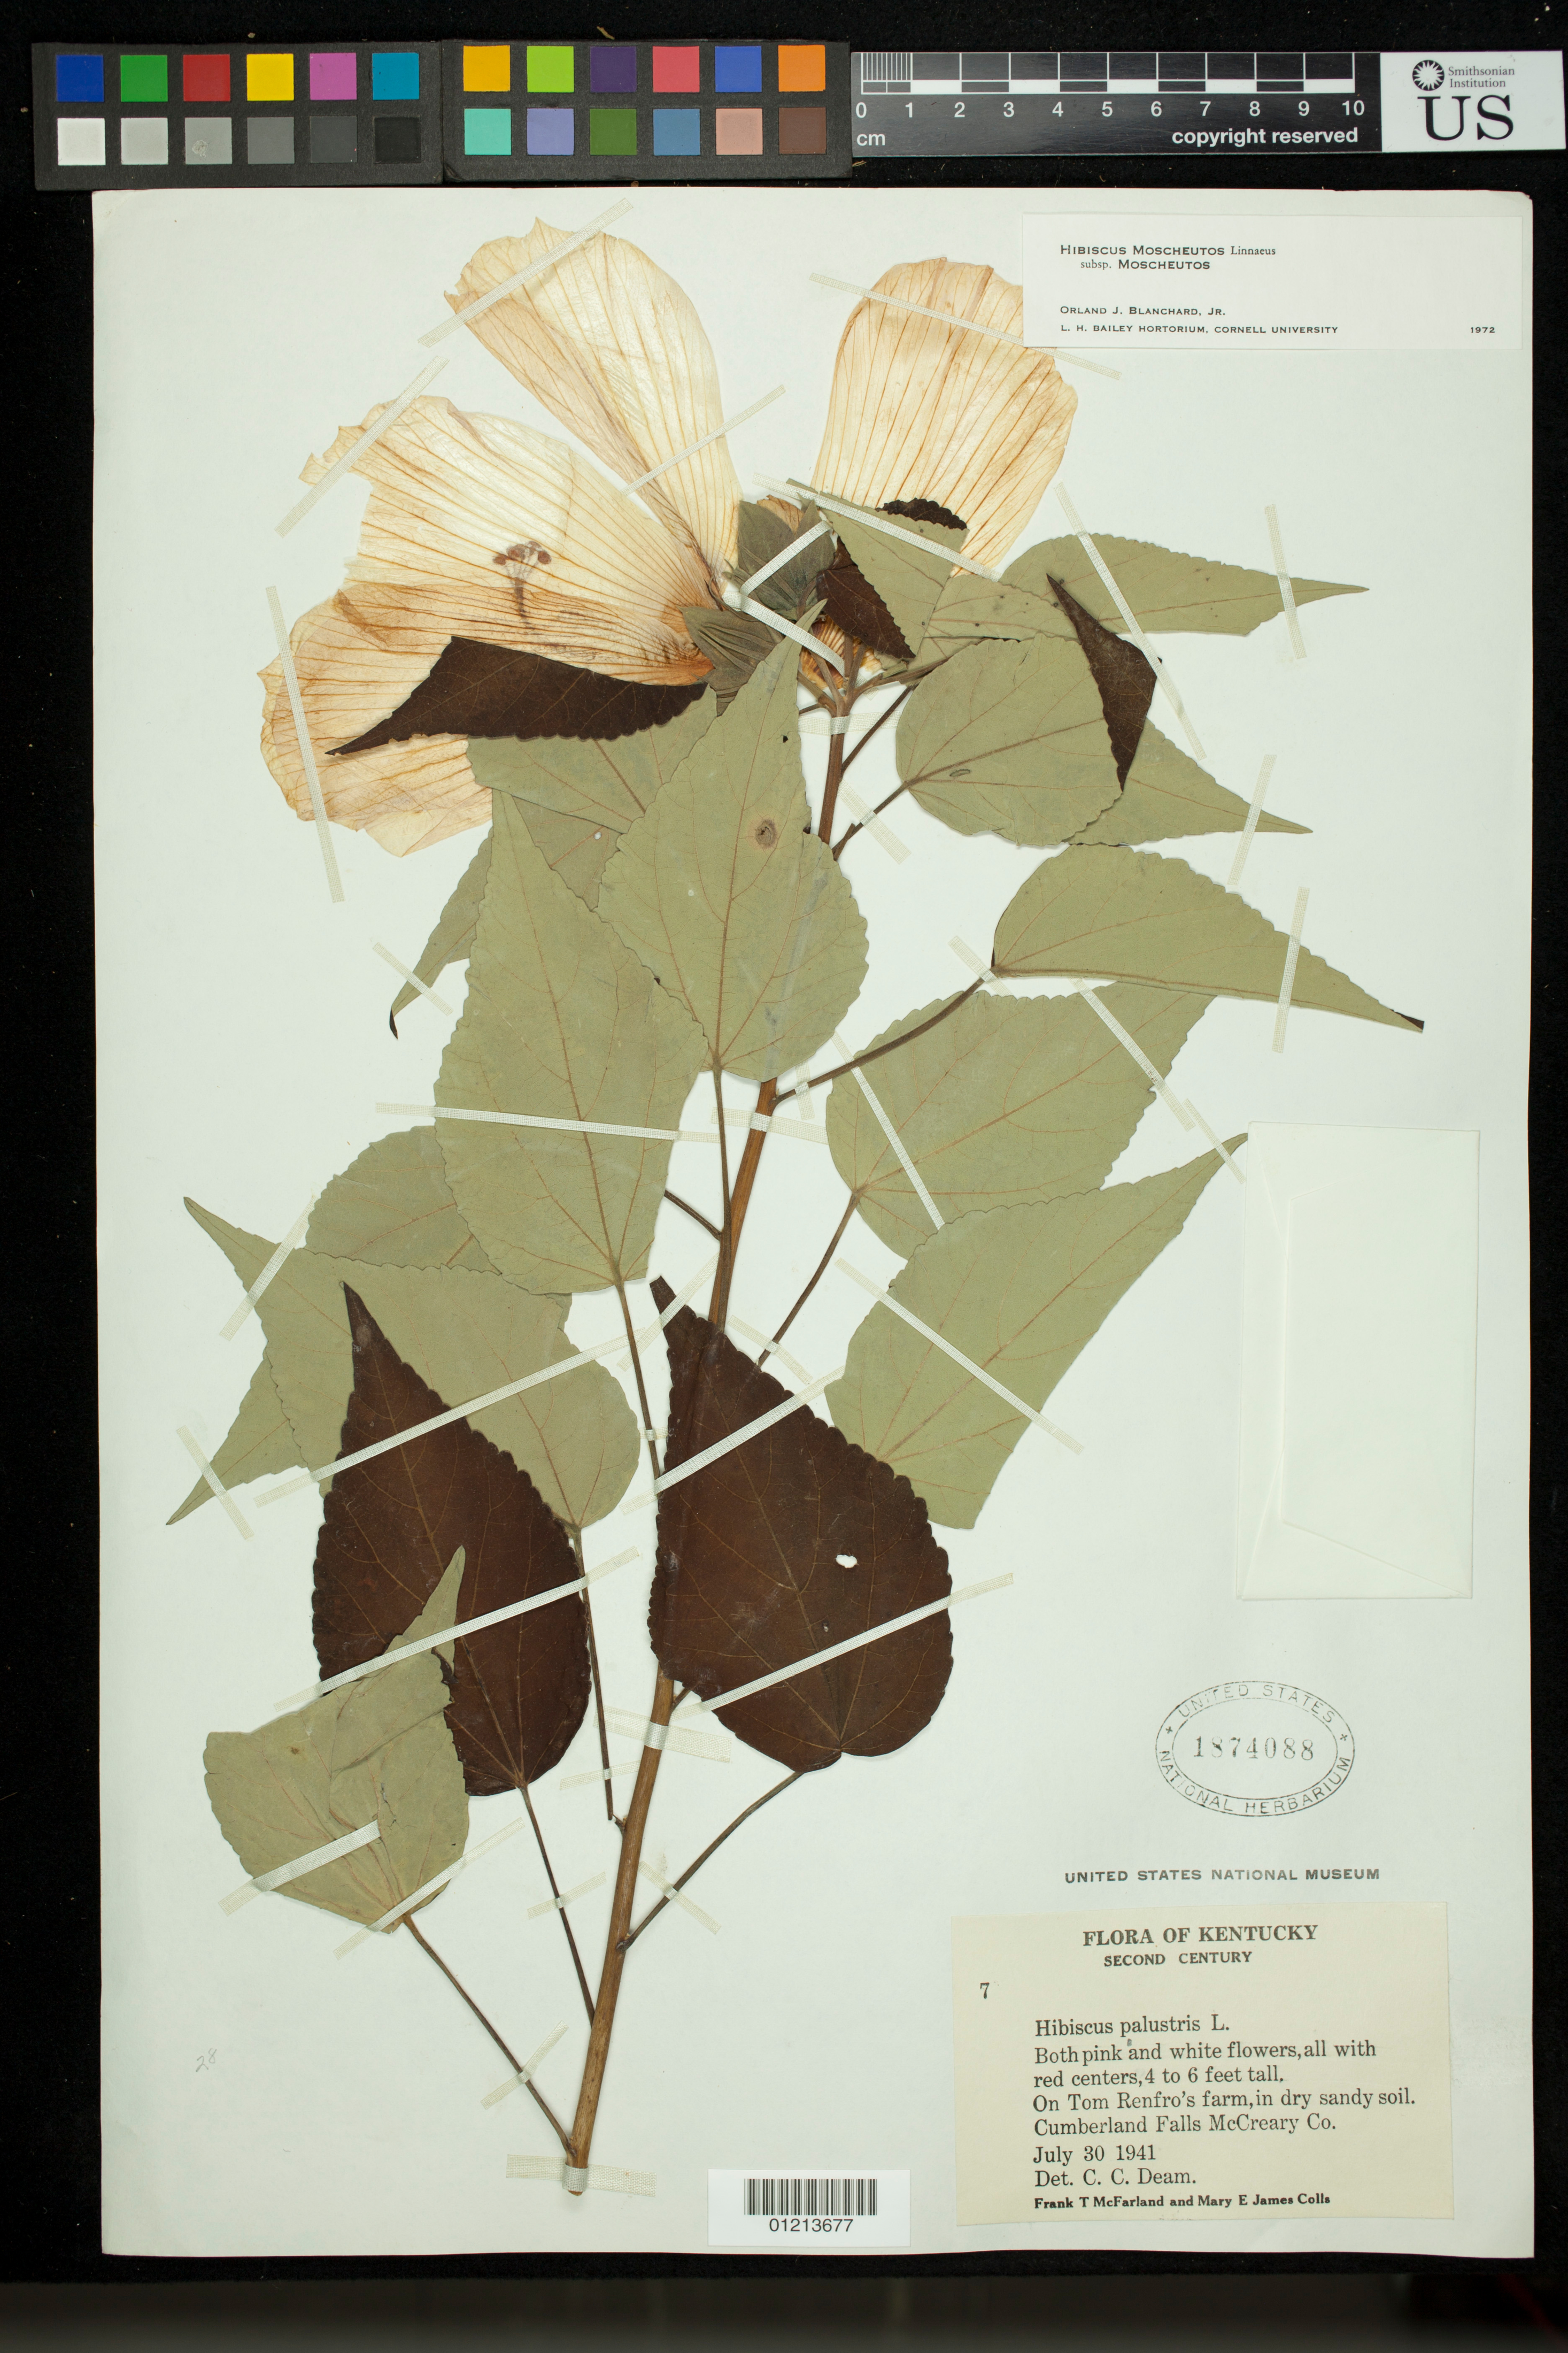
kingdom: Plantae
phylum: Tracheophyta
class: Magnoliopsida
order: Malvales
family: Malvaceae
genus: Hibiscus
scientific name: Hibiscus moscheutos subsp. lasiocarpos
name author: (Cav.) O.J. Blanch.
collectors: F. T. McFarland & M. E.Colls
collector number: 7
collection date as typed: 30 Jul 1941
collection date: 1941-07-30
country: United States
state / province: Kentucky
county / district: McCreary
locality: On Tom Renfro's farm. Cumberland Falls McCreary Co.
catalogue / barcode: US 1874088